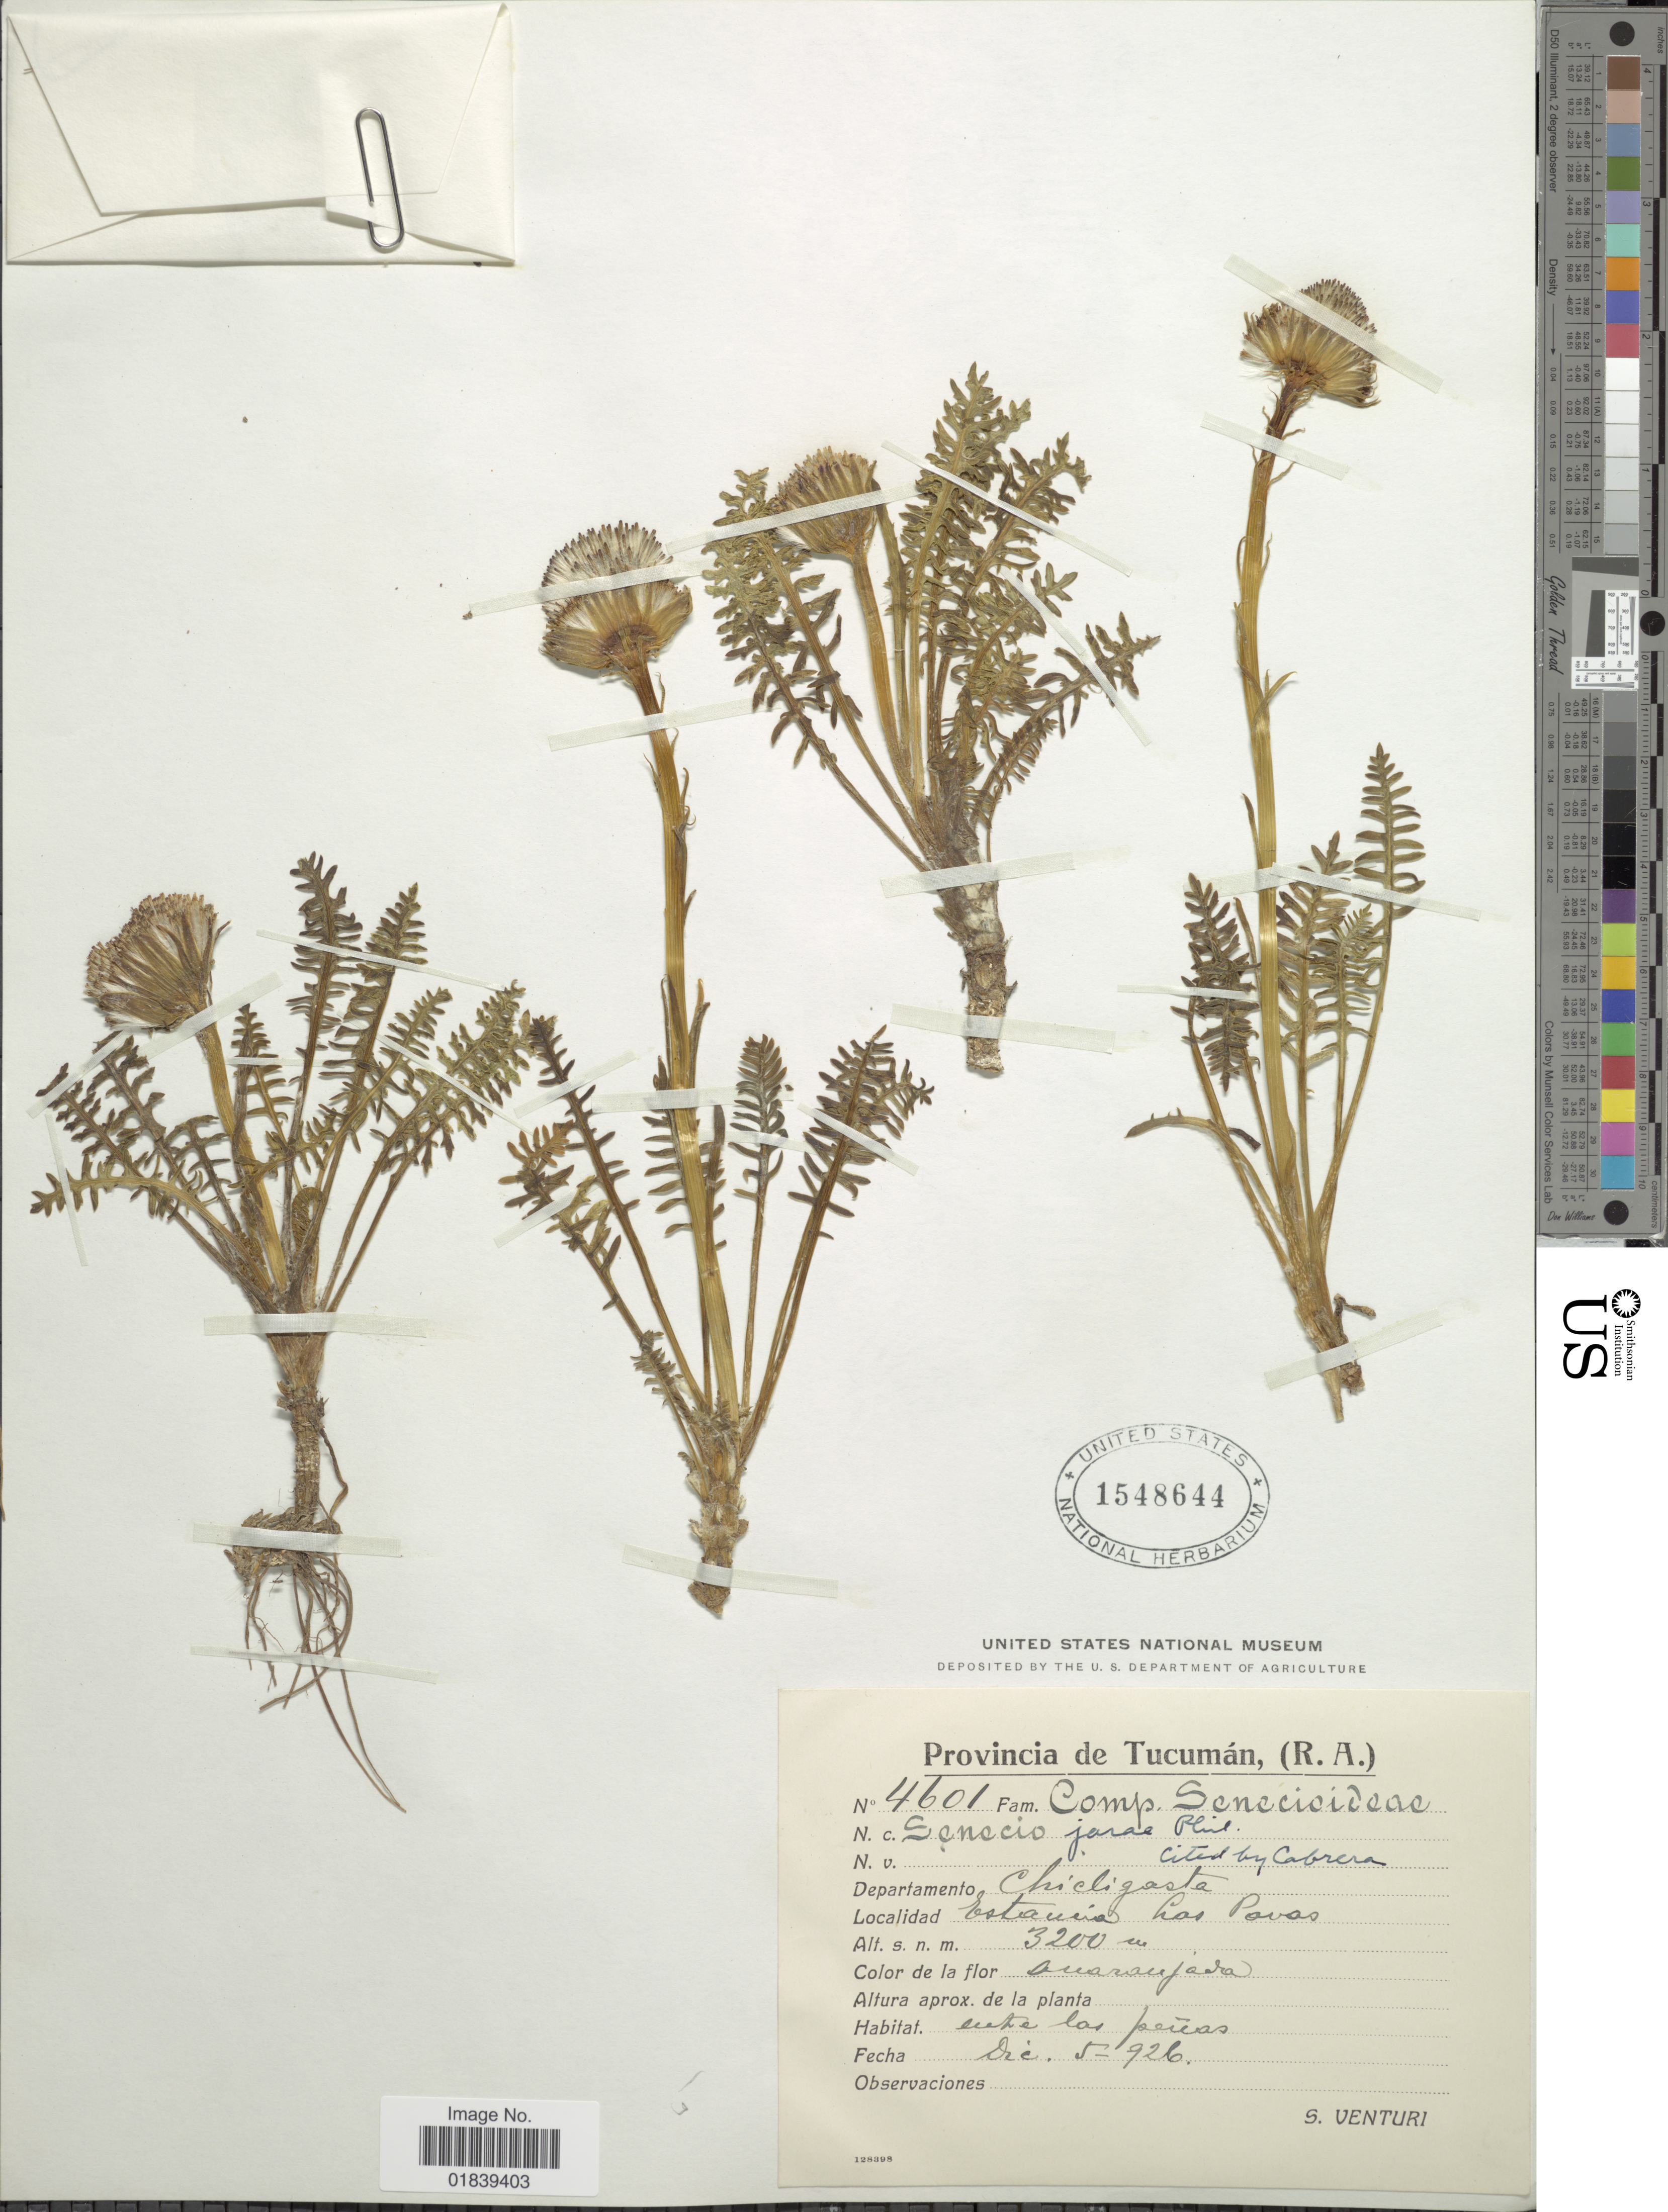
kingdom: Plantae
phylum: Tracheophyta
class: Magnoliopsida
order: Asterales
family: Asteraceae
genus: Senecio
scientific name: Senecio jarae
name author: Phil.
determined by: Salomon, Luciana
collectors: S. Venturi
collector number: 4601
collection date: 1926-12-05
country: Argentina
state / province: Tucuman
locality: Departamento Chicligasta, Estancia Las Pavas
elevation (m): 3200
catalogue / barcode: US 1548644